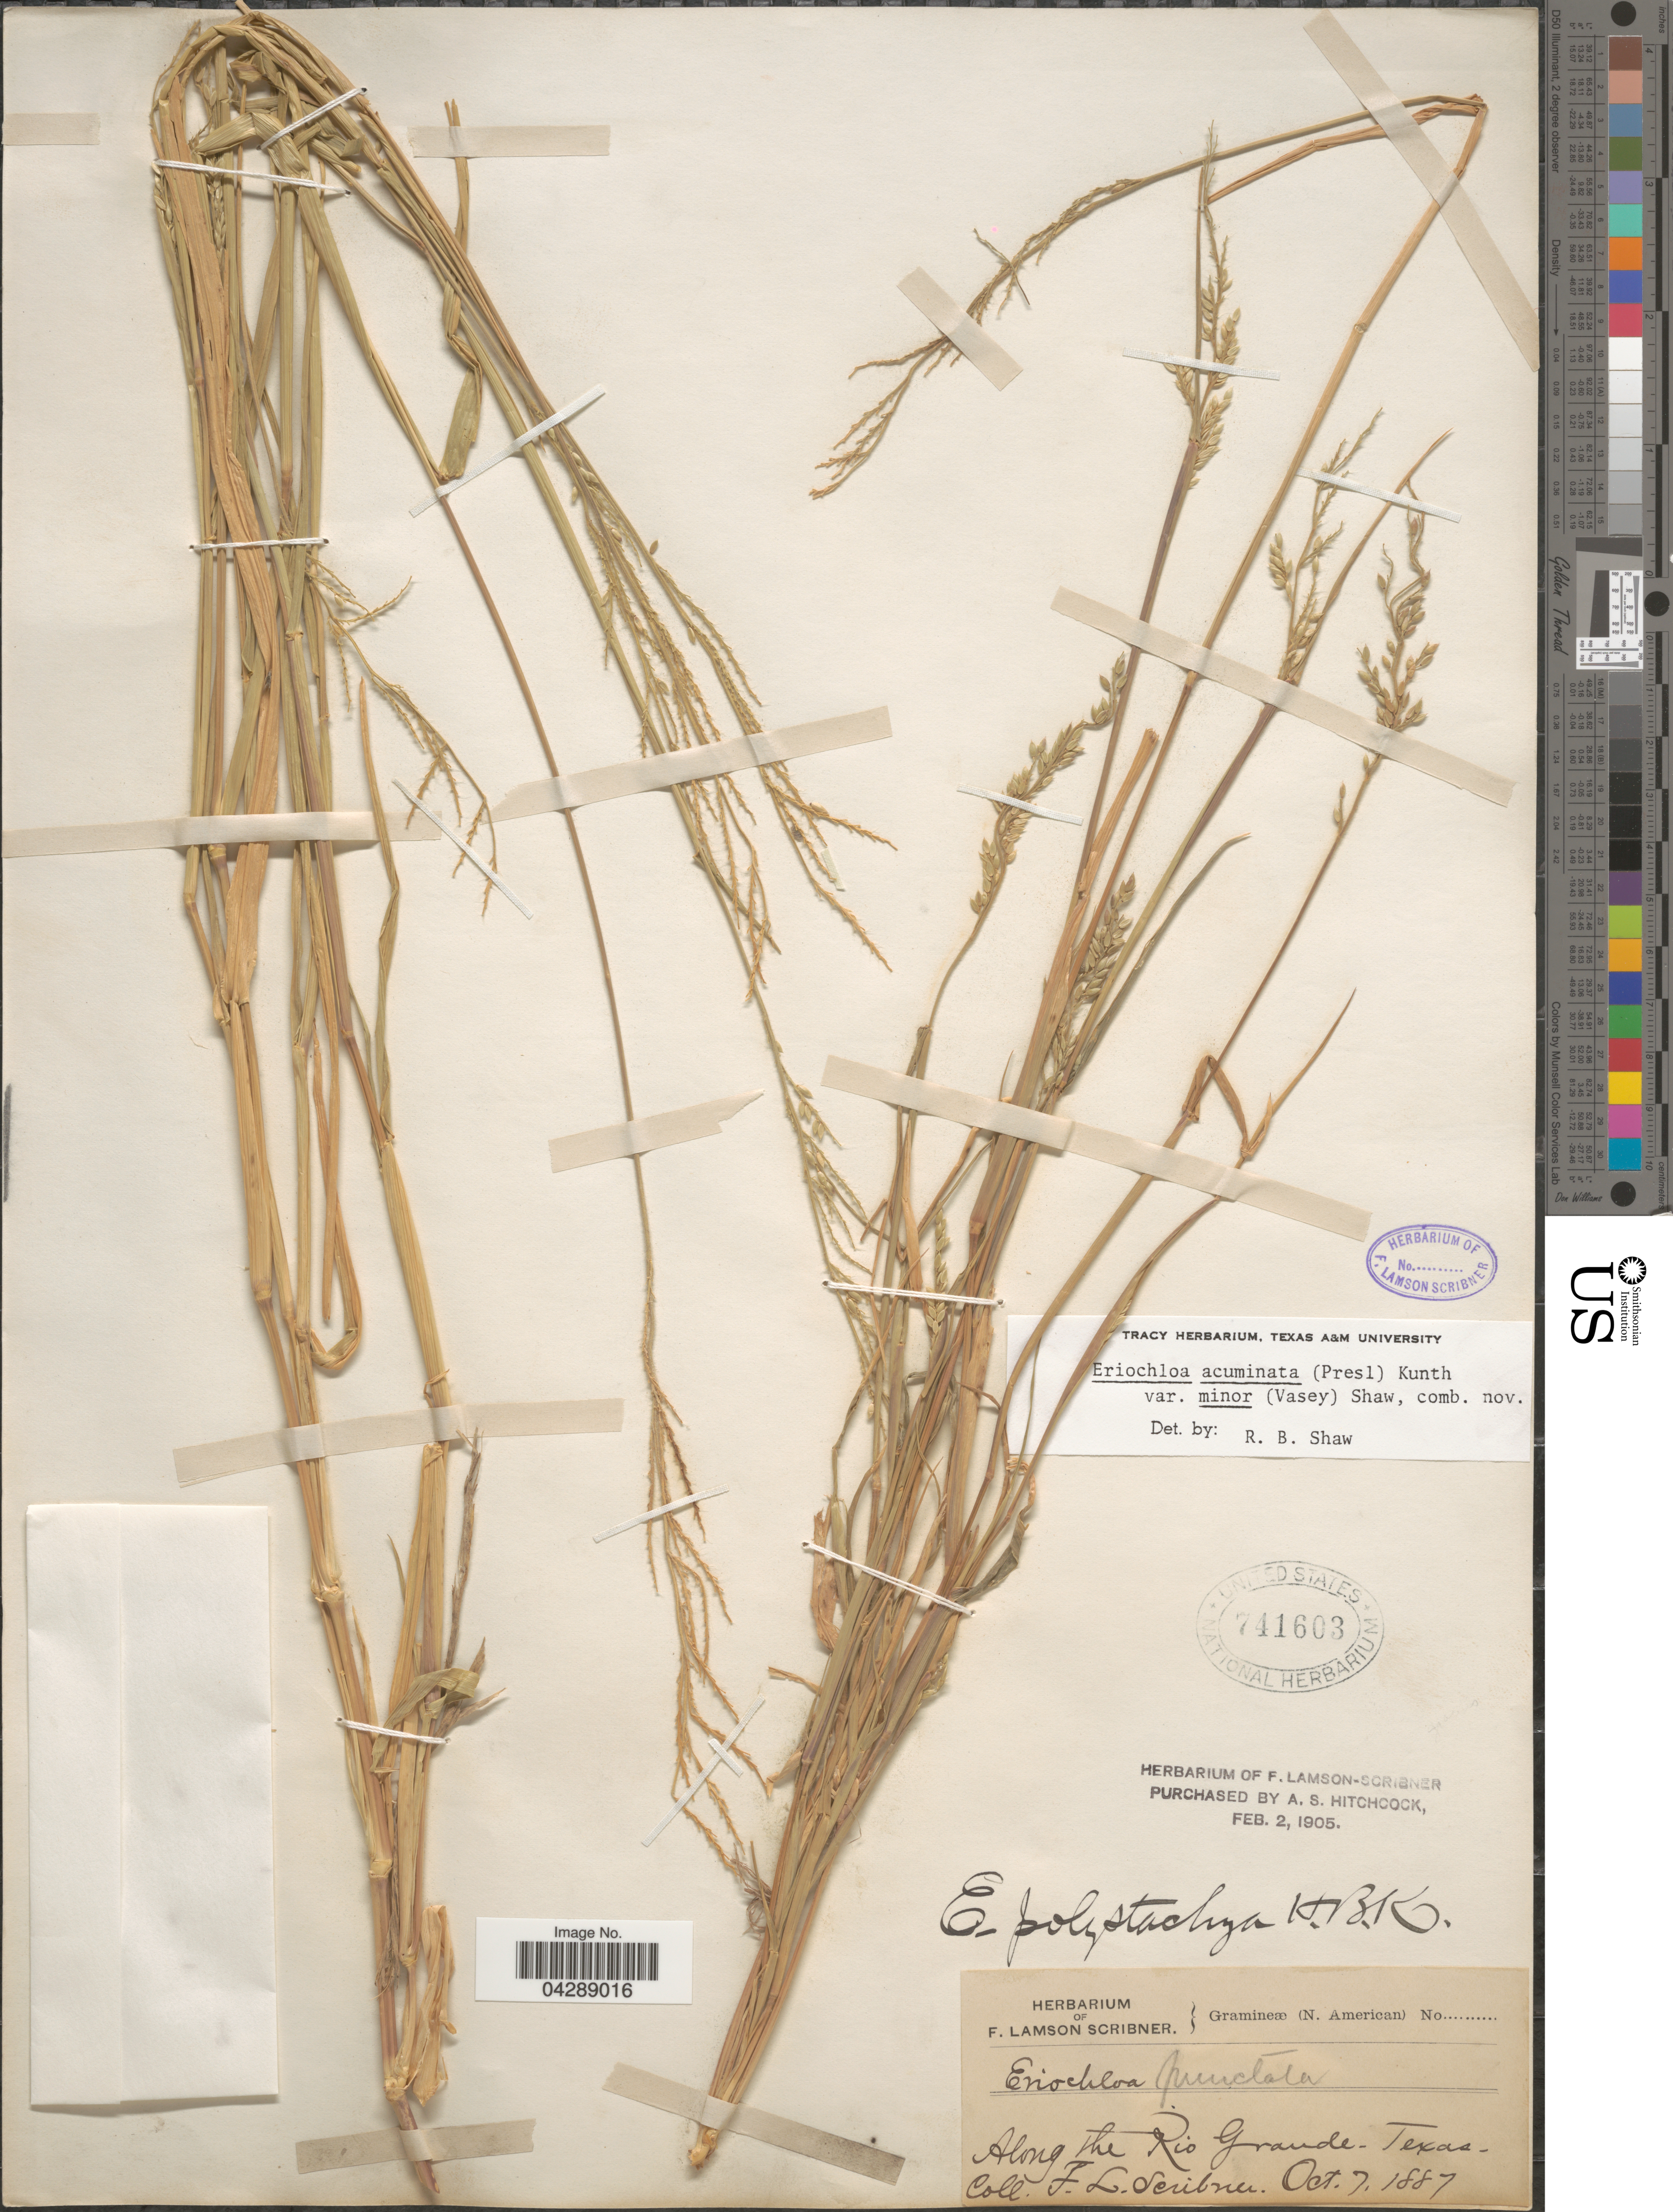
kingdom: Plantae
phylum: Tracheophyta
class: Liliopsida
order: Poales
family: Poaceae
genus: Eriochloa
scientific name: Eriochloa acuminata var. minor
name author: (Vasey) R.B. Shaw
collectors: F. L. Scribner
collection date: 1887-10-07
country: United States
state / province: Texas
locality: Along the Rio Grande.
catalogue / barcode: US 741603